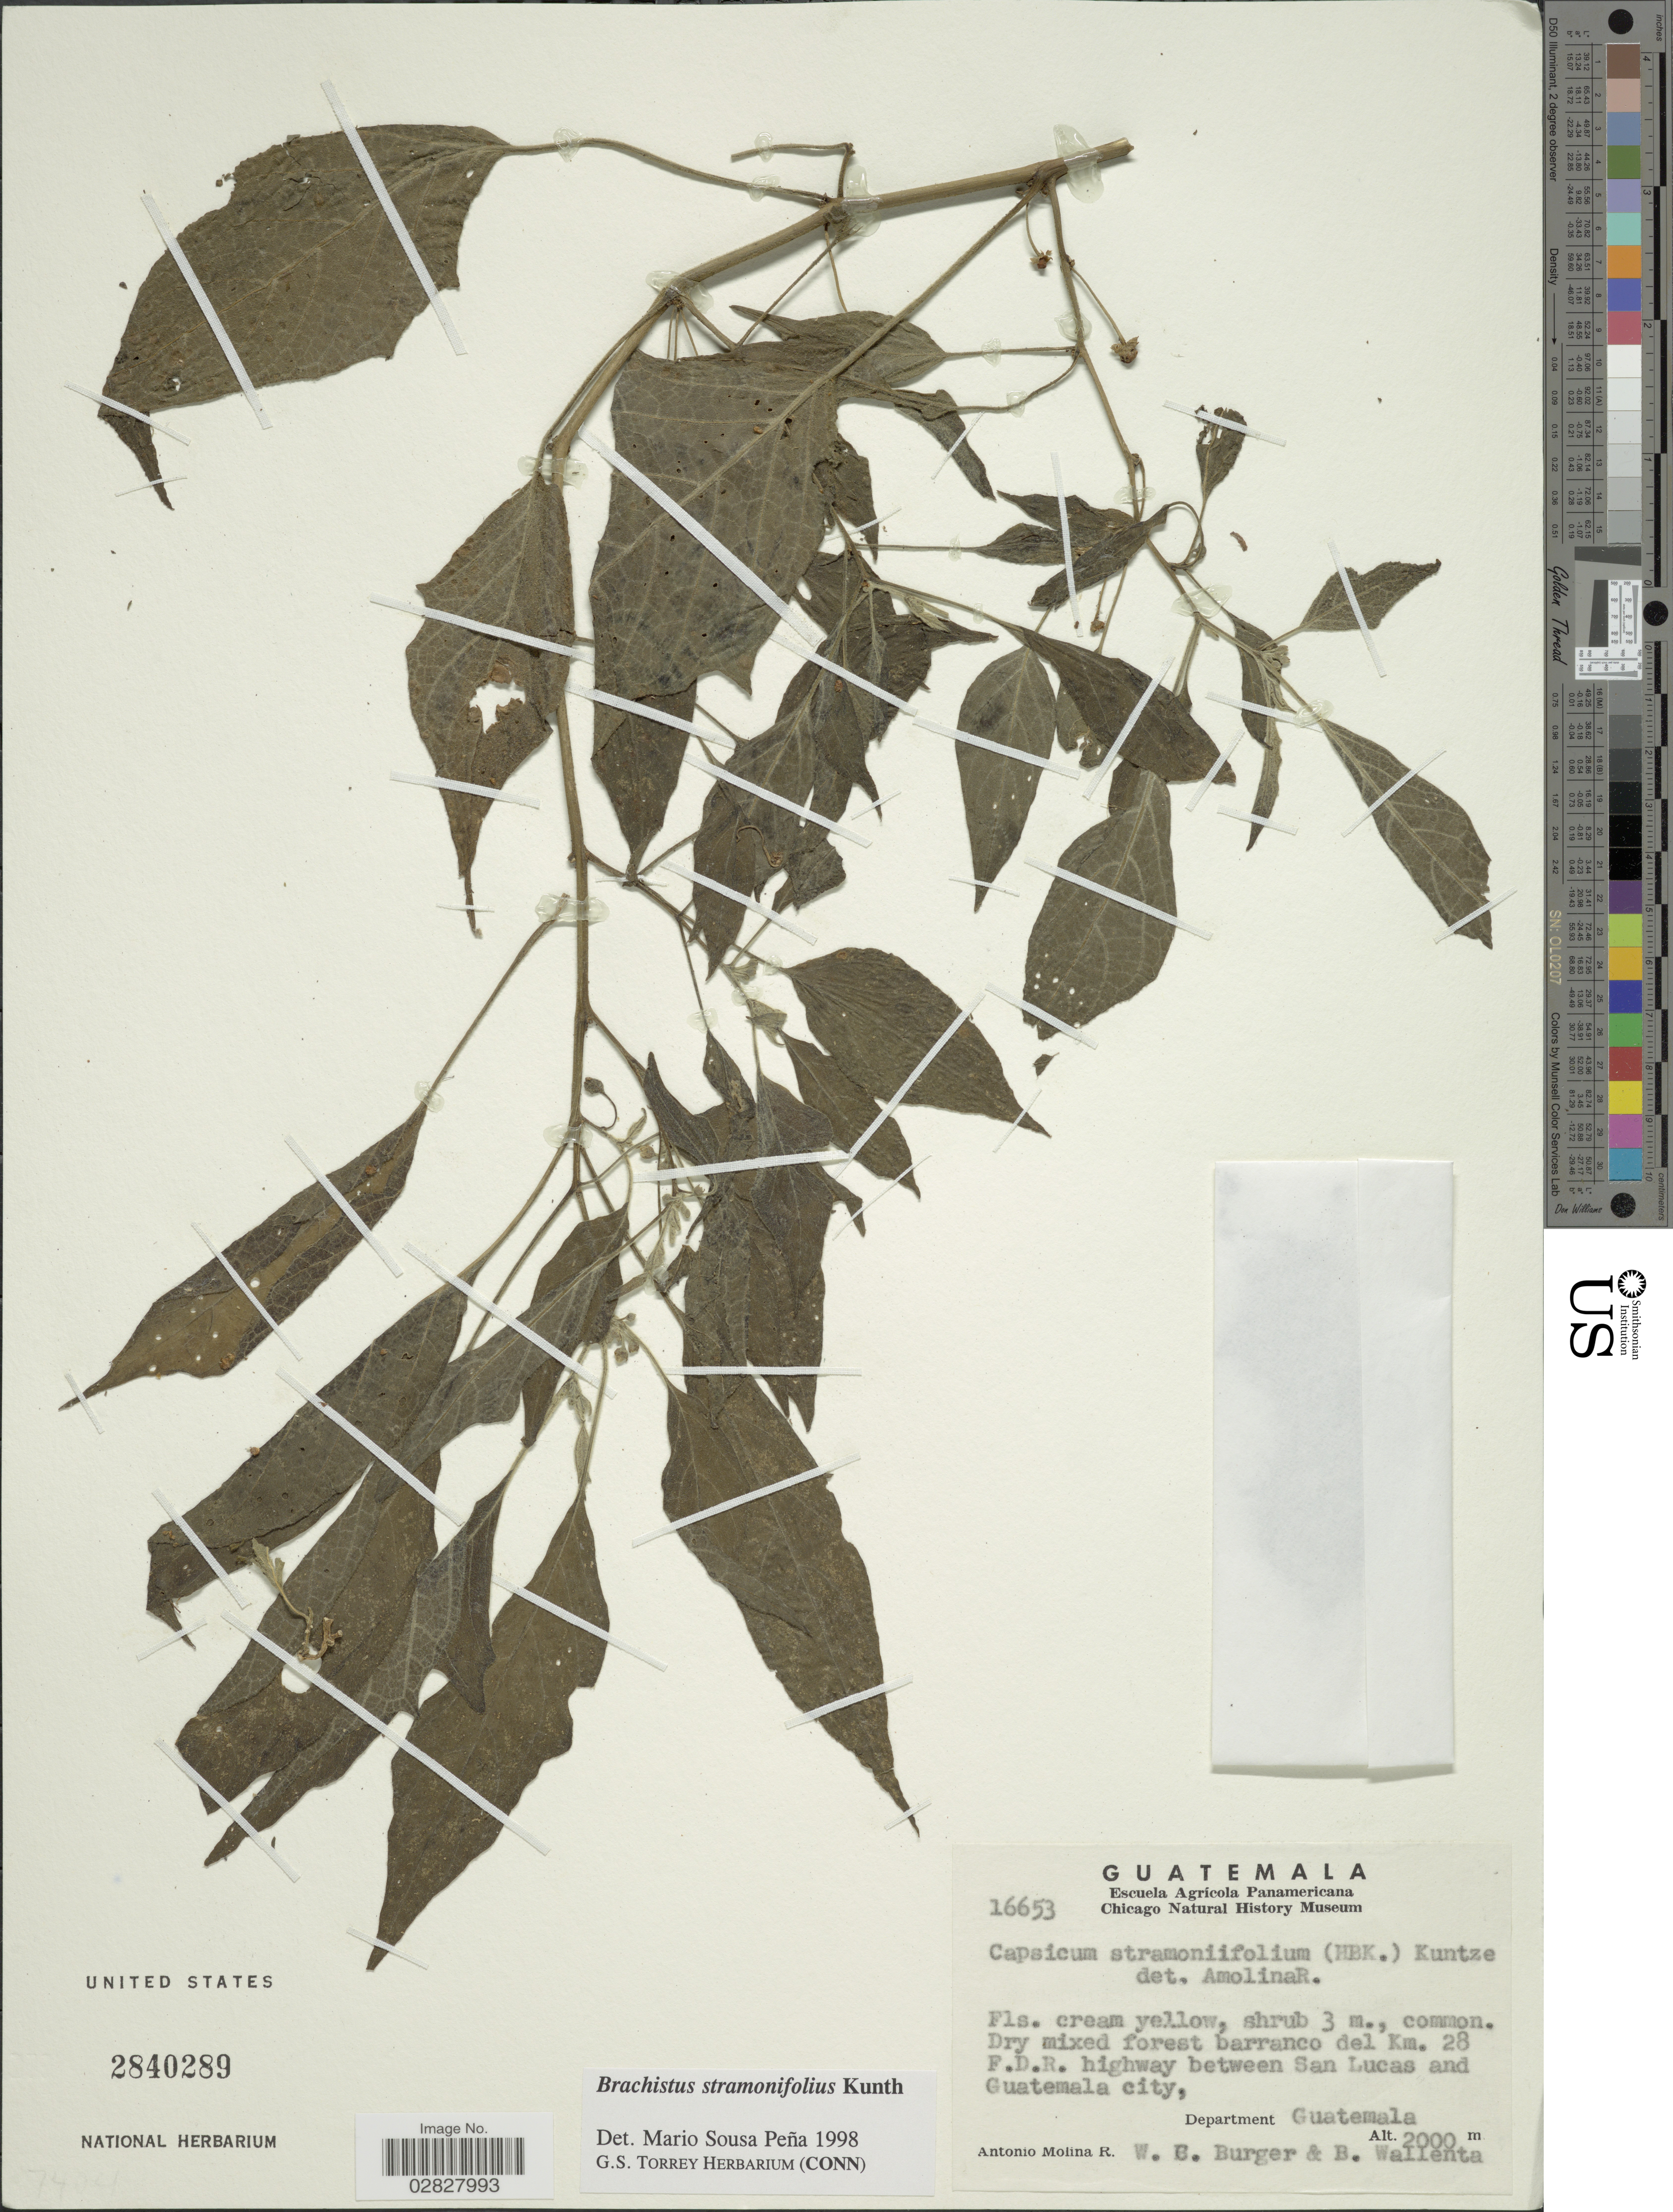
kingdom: Plantae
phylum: Tracheophyta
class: Magnoliopsida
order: Solanales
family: Solanaceae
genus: Brachistus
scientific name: Brachistus stramonifolius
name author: (Kunth) Miers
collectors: A. Molina R., W. Burger & B. Wallenta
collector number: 16653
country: Guatemala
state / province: Guatemala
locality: Dry mixed forest barranco del Km. 28 F.D.R. highway between San Lucas and Guatemala city, Department Guatemala.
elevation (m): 2000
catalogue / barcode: US 2840289